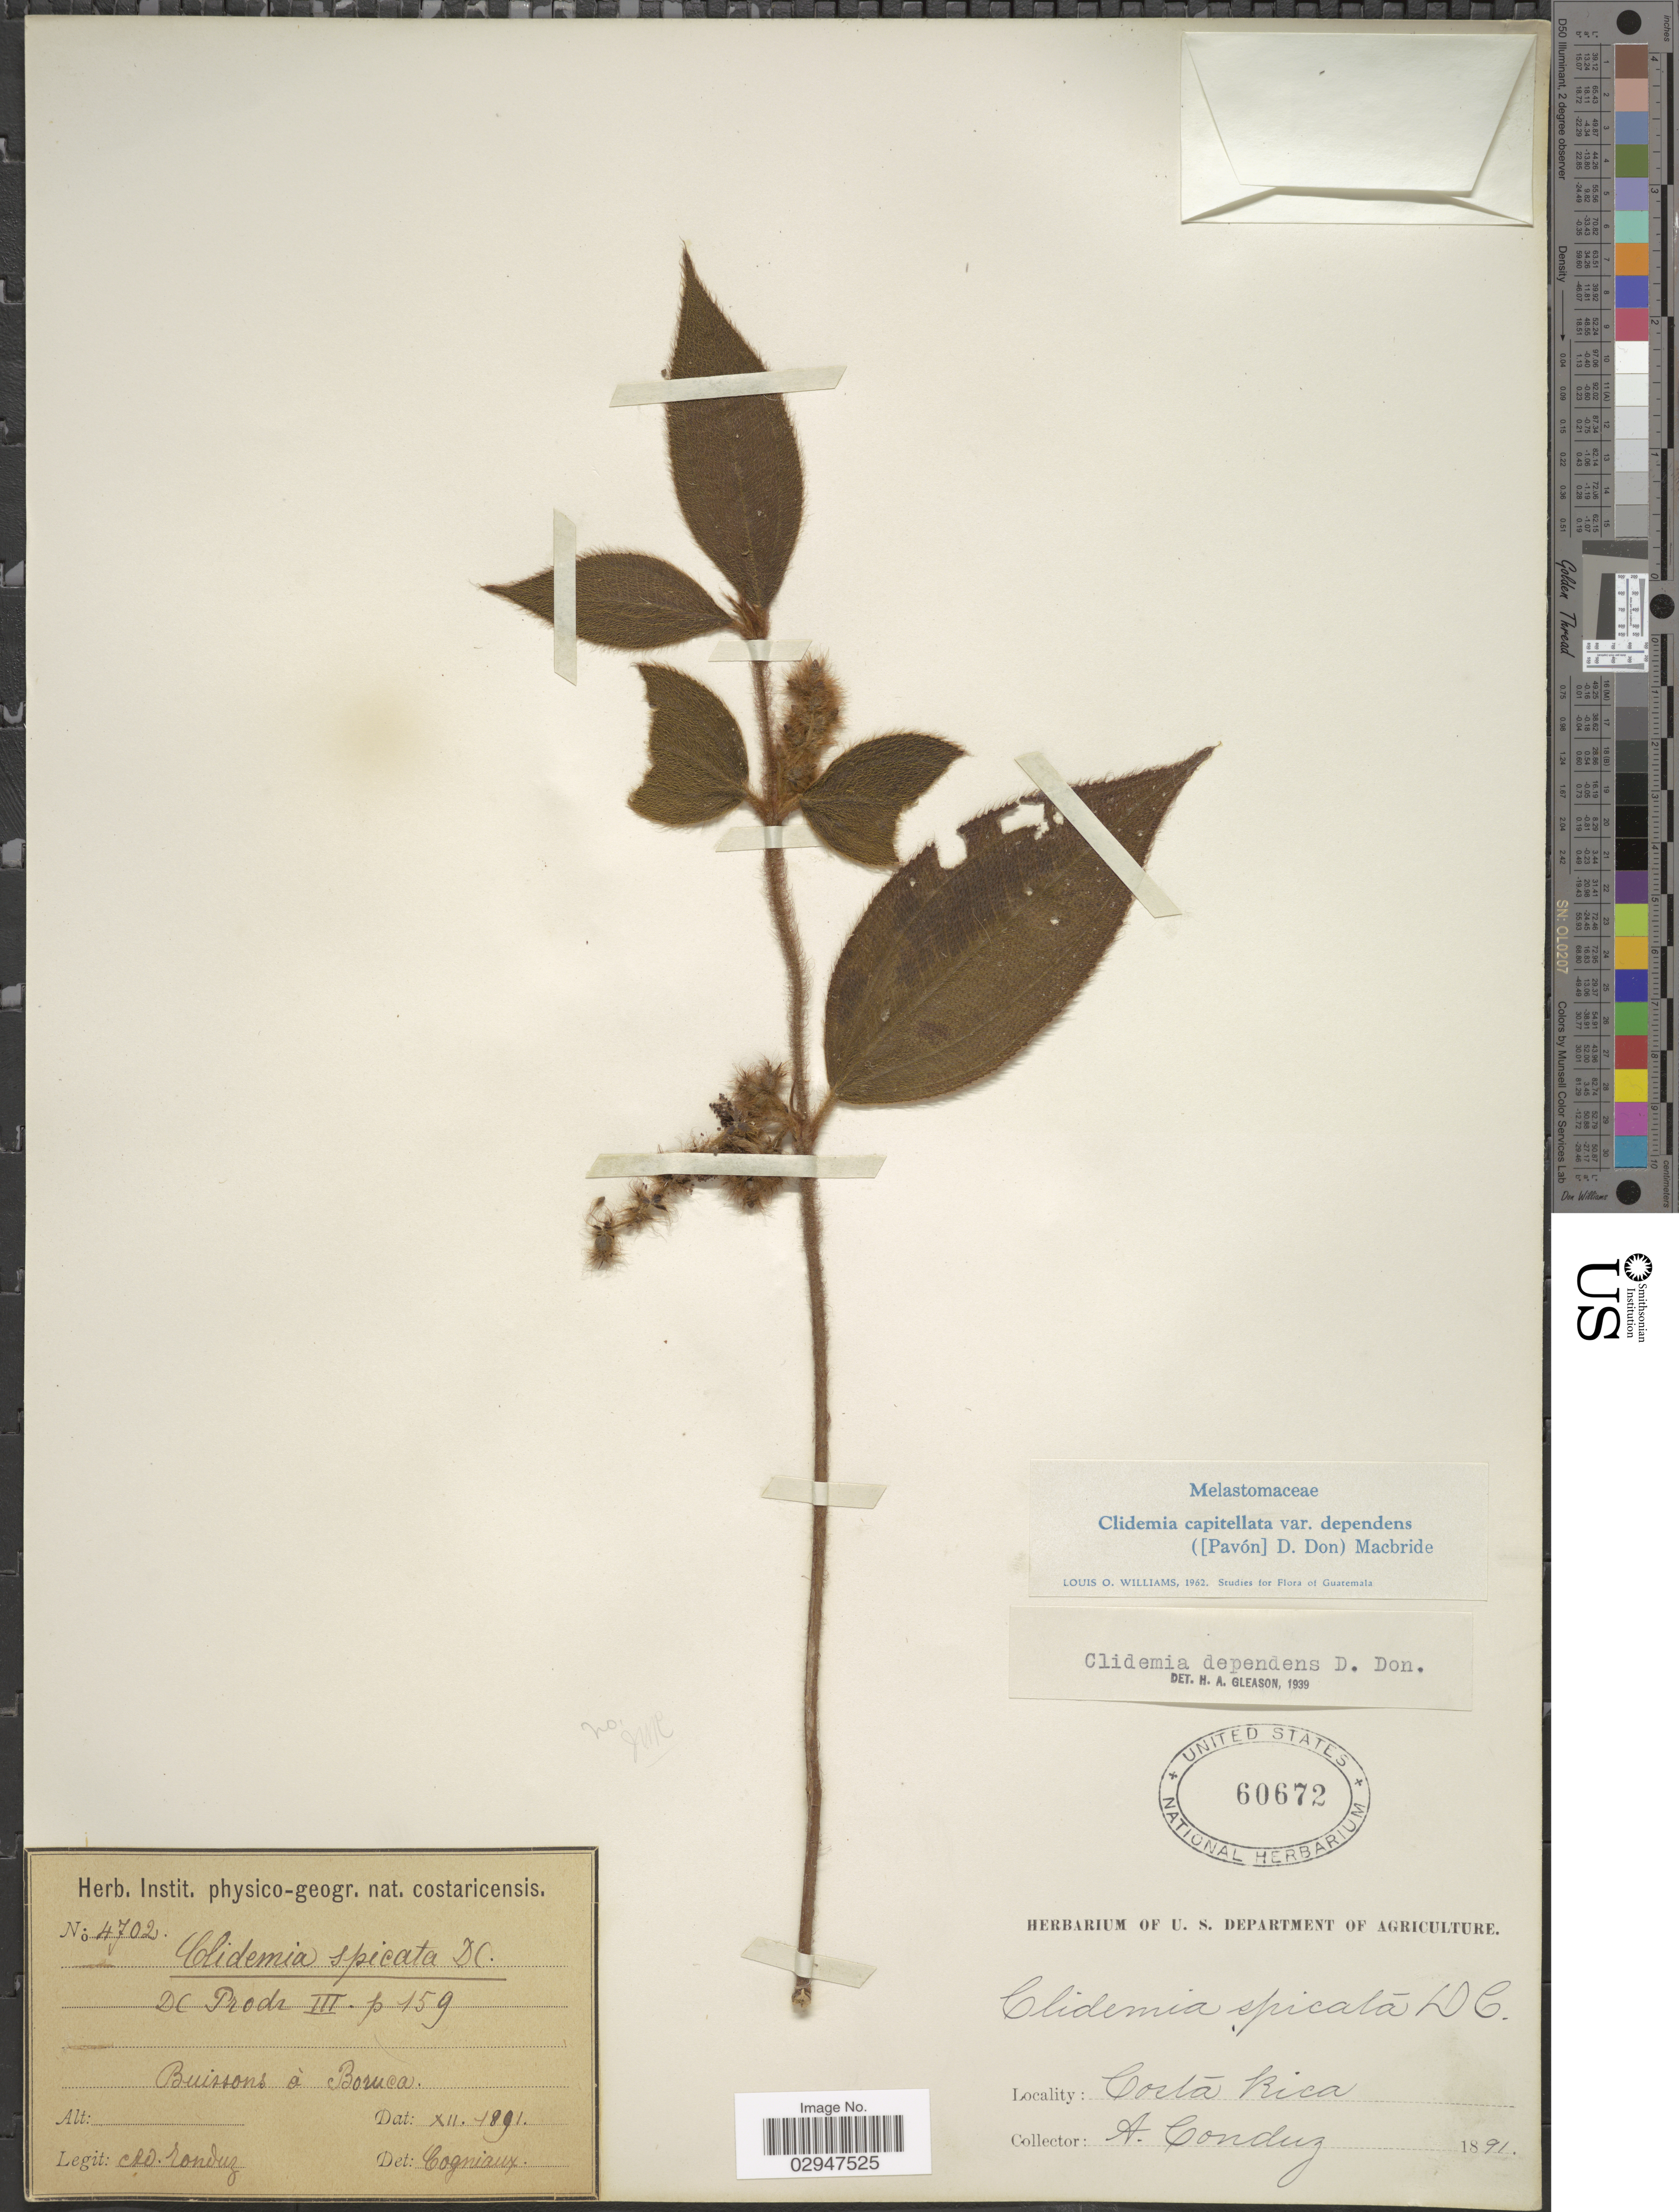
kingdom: Plantae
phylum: Tracheophyta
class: Magnoliopsida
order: Myrtales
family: Melastomataceae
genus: Clidemia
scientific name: Clidemia capitellata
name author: (Bonpl.) D. Don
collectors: A. Tonduz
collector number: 4702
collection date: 1891-12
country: Costa Rica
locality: Buissons à Boruca.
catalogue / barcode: US 60672